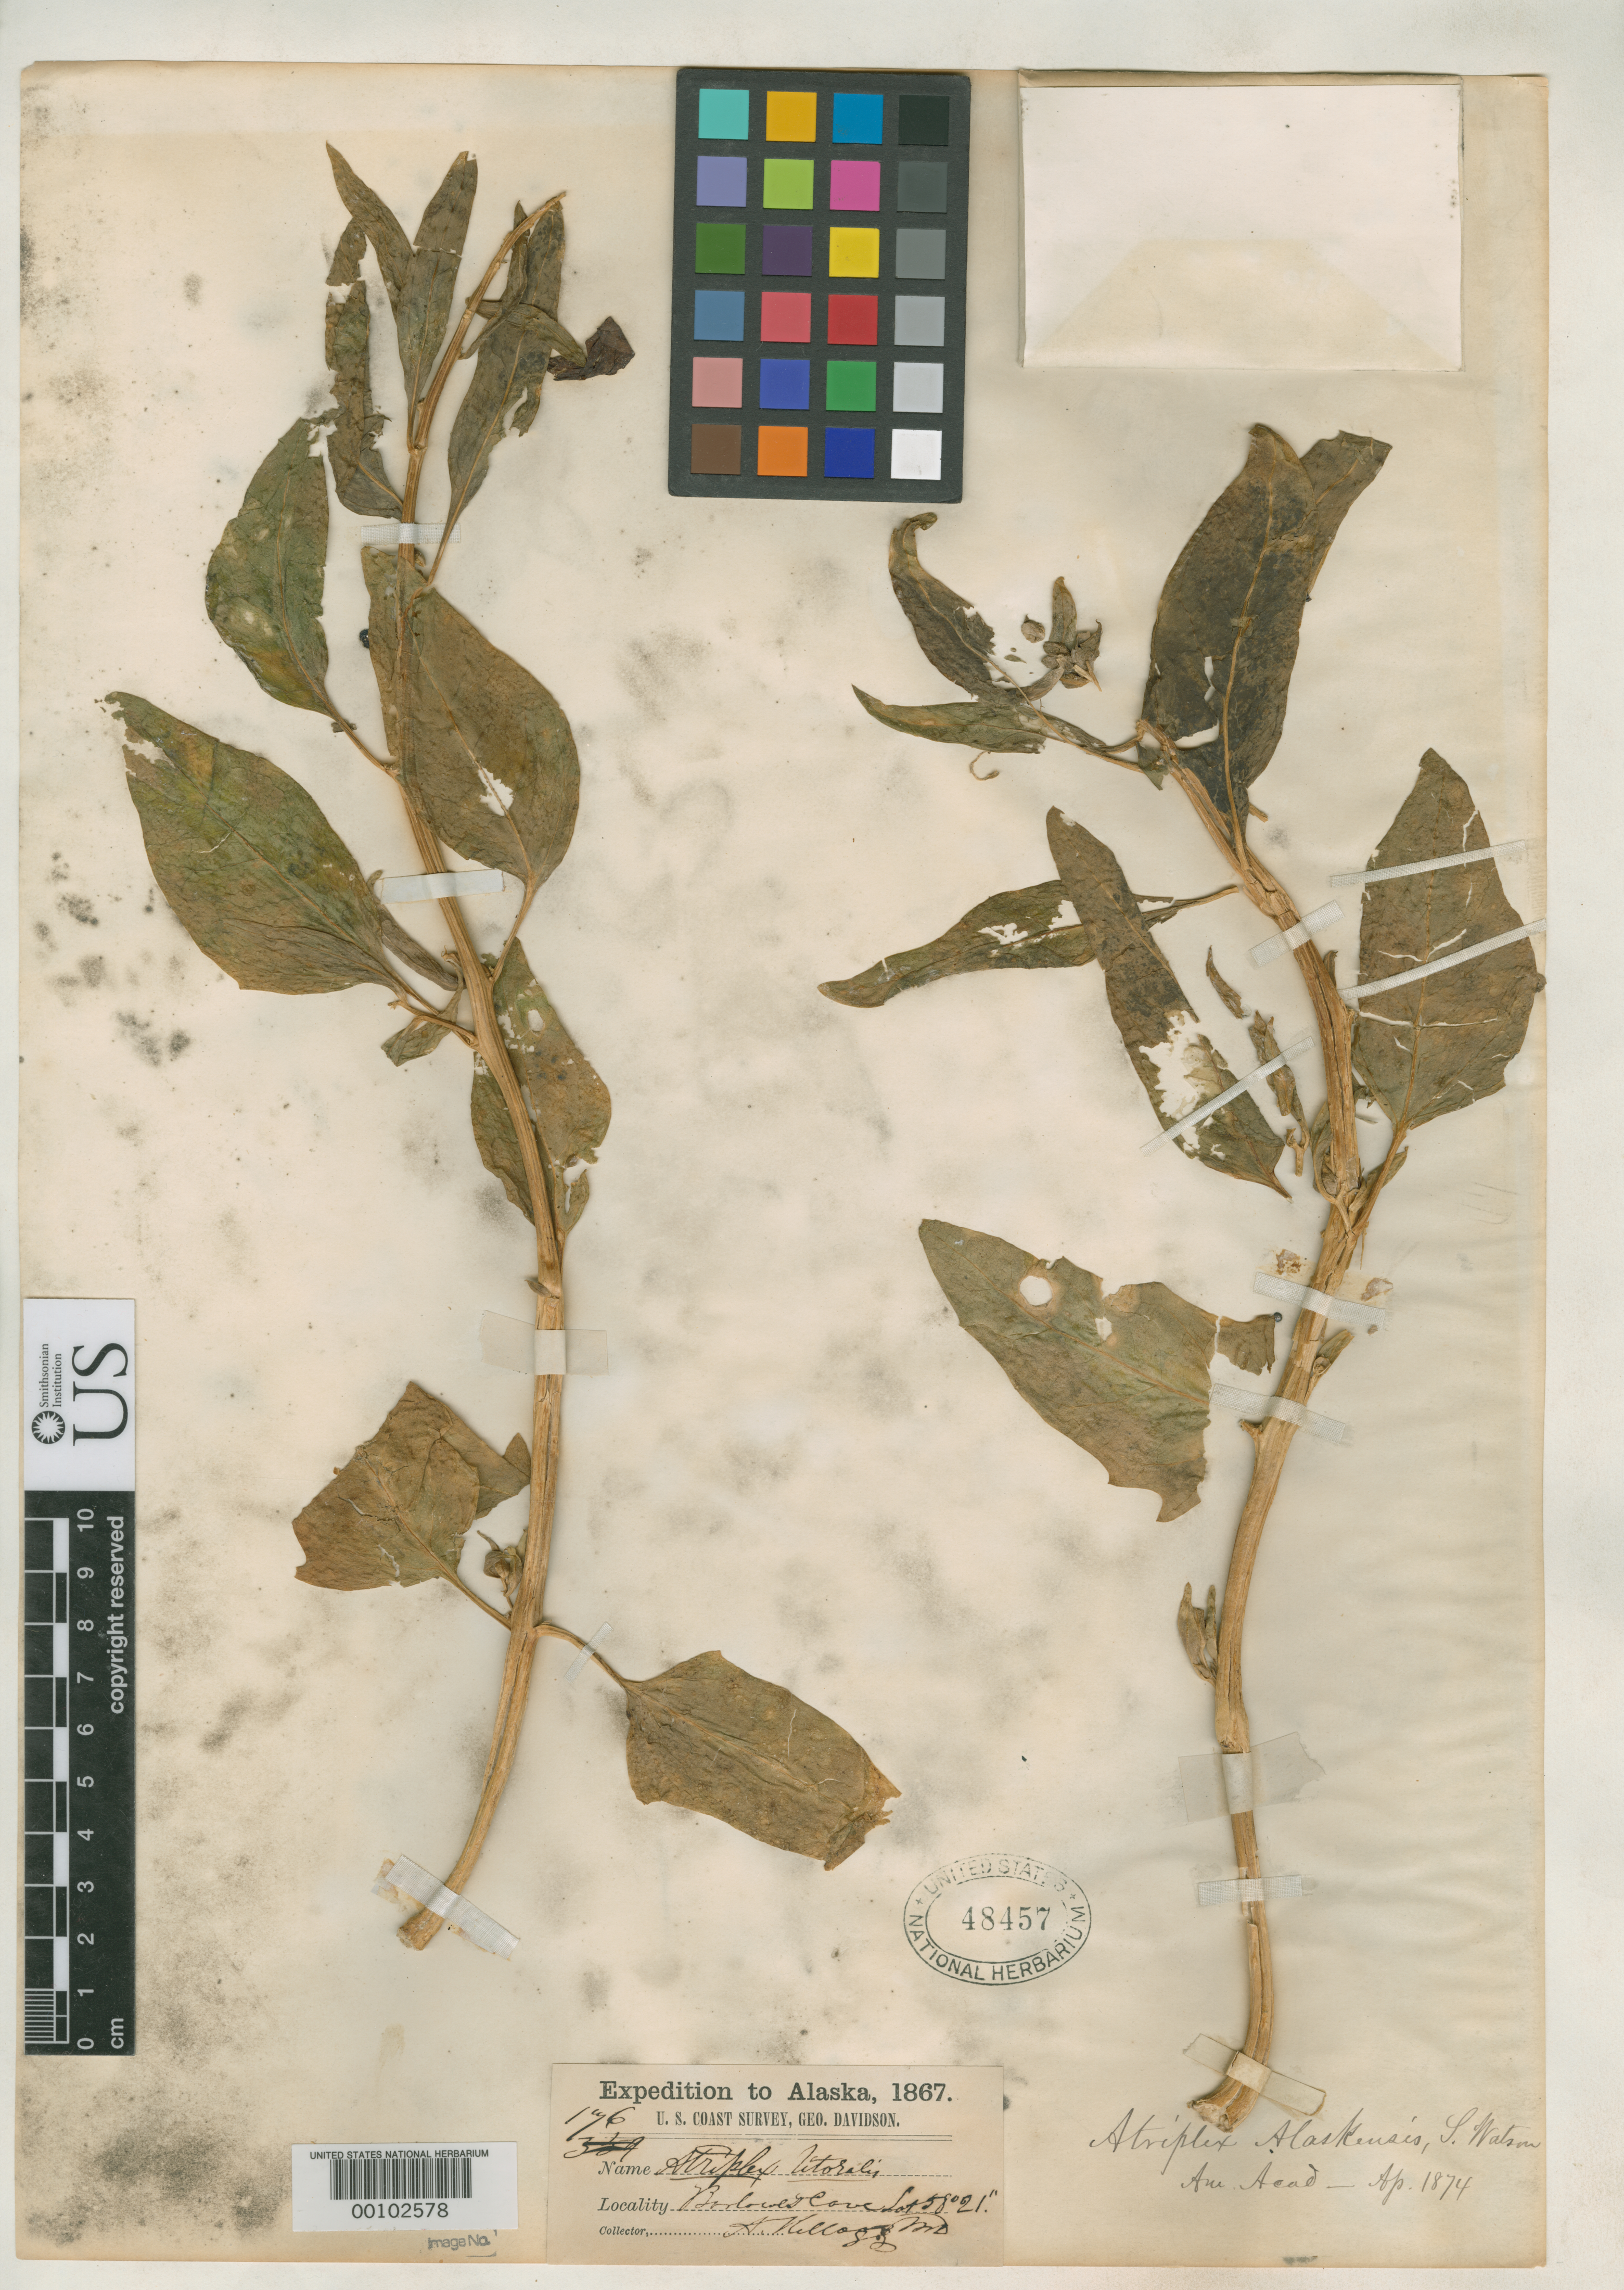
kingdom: Plantae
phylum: Tracheophyta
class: Magnoliopsida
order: Caryophyllales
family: Amaranthaceae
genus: Atriplex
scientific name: Atriplex alaskensis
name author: S. Watson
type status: Isolectotype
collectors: A. Kellogg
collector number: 176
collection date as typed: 1867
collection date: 1867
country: United States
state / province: Alaska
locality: Barlowe's Cove.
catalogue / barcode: US 48457